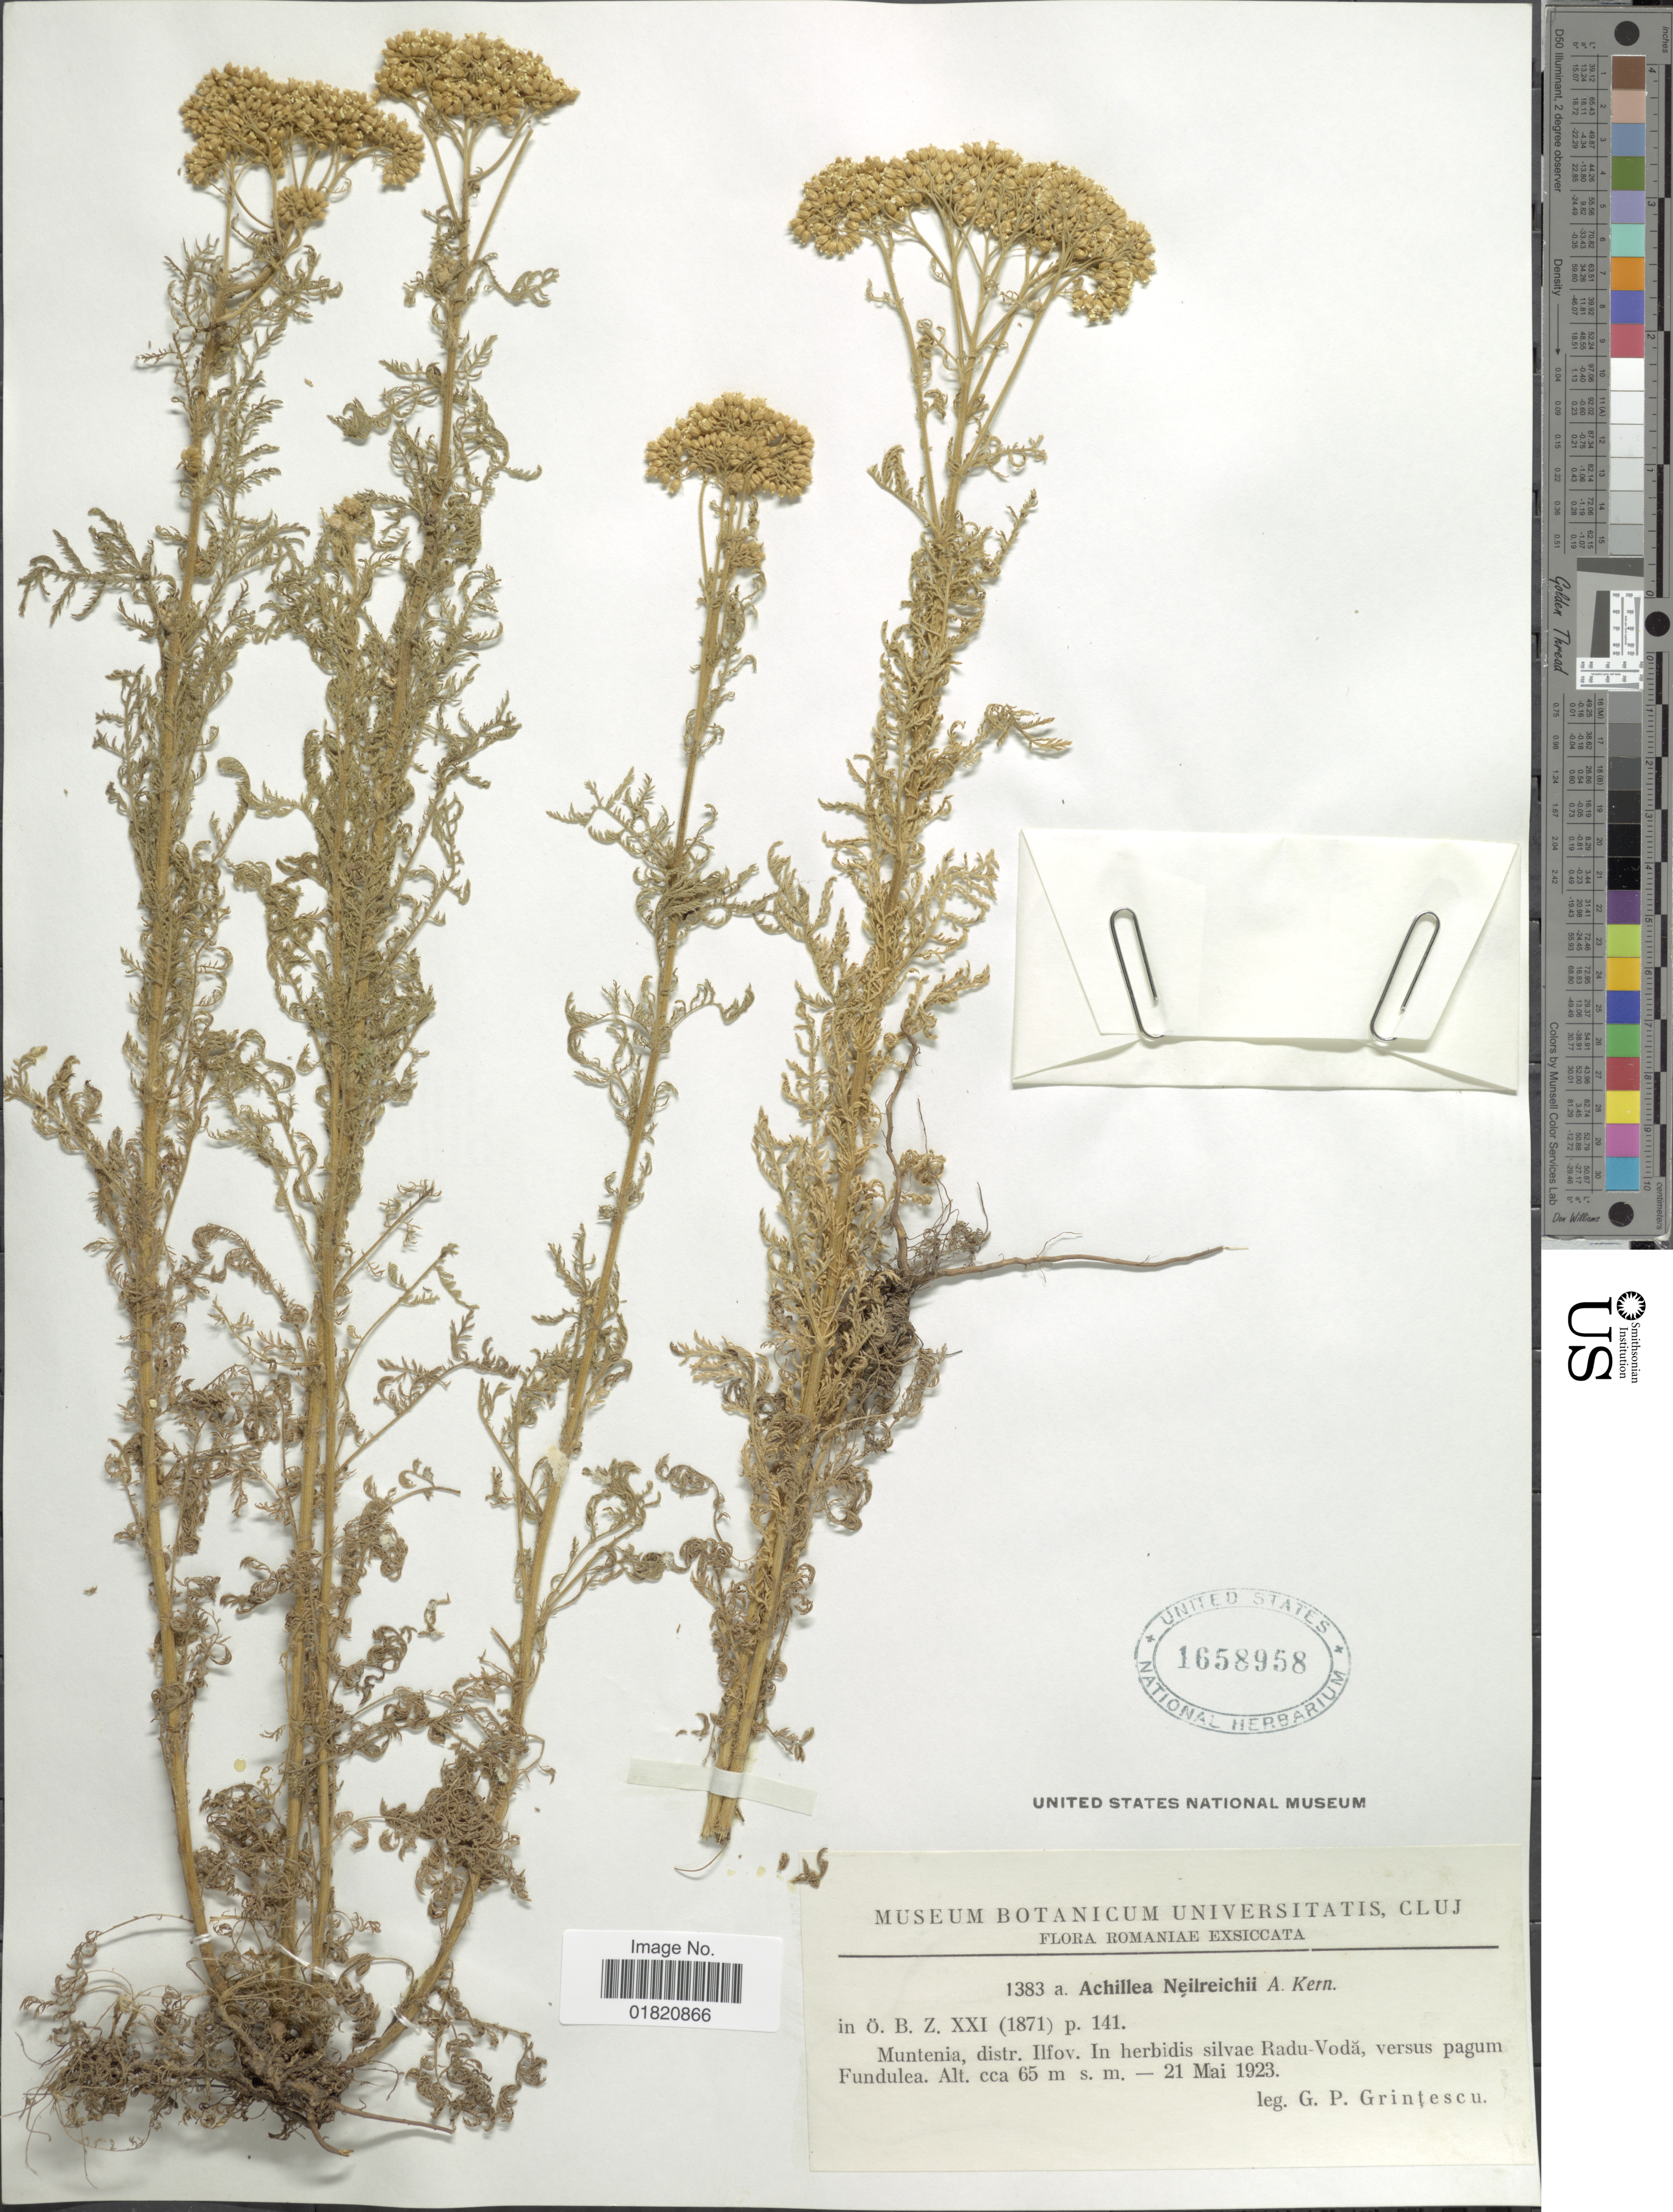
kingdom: Plantae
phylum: Tracheophyta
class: Magnoliopsida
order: Asterales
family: Asteraceae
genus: Achillea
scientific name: Achillea nielreichii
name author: Kern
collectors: G. Grintescu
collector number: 1383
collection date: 1923-05-21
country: Romania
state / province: Ilfov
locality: In herbidis silvae Radu-Voda, versus pagum Fundulea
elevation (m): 65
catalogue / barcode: US 1658958